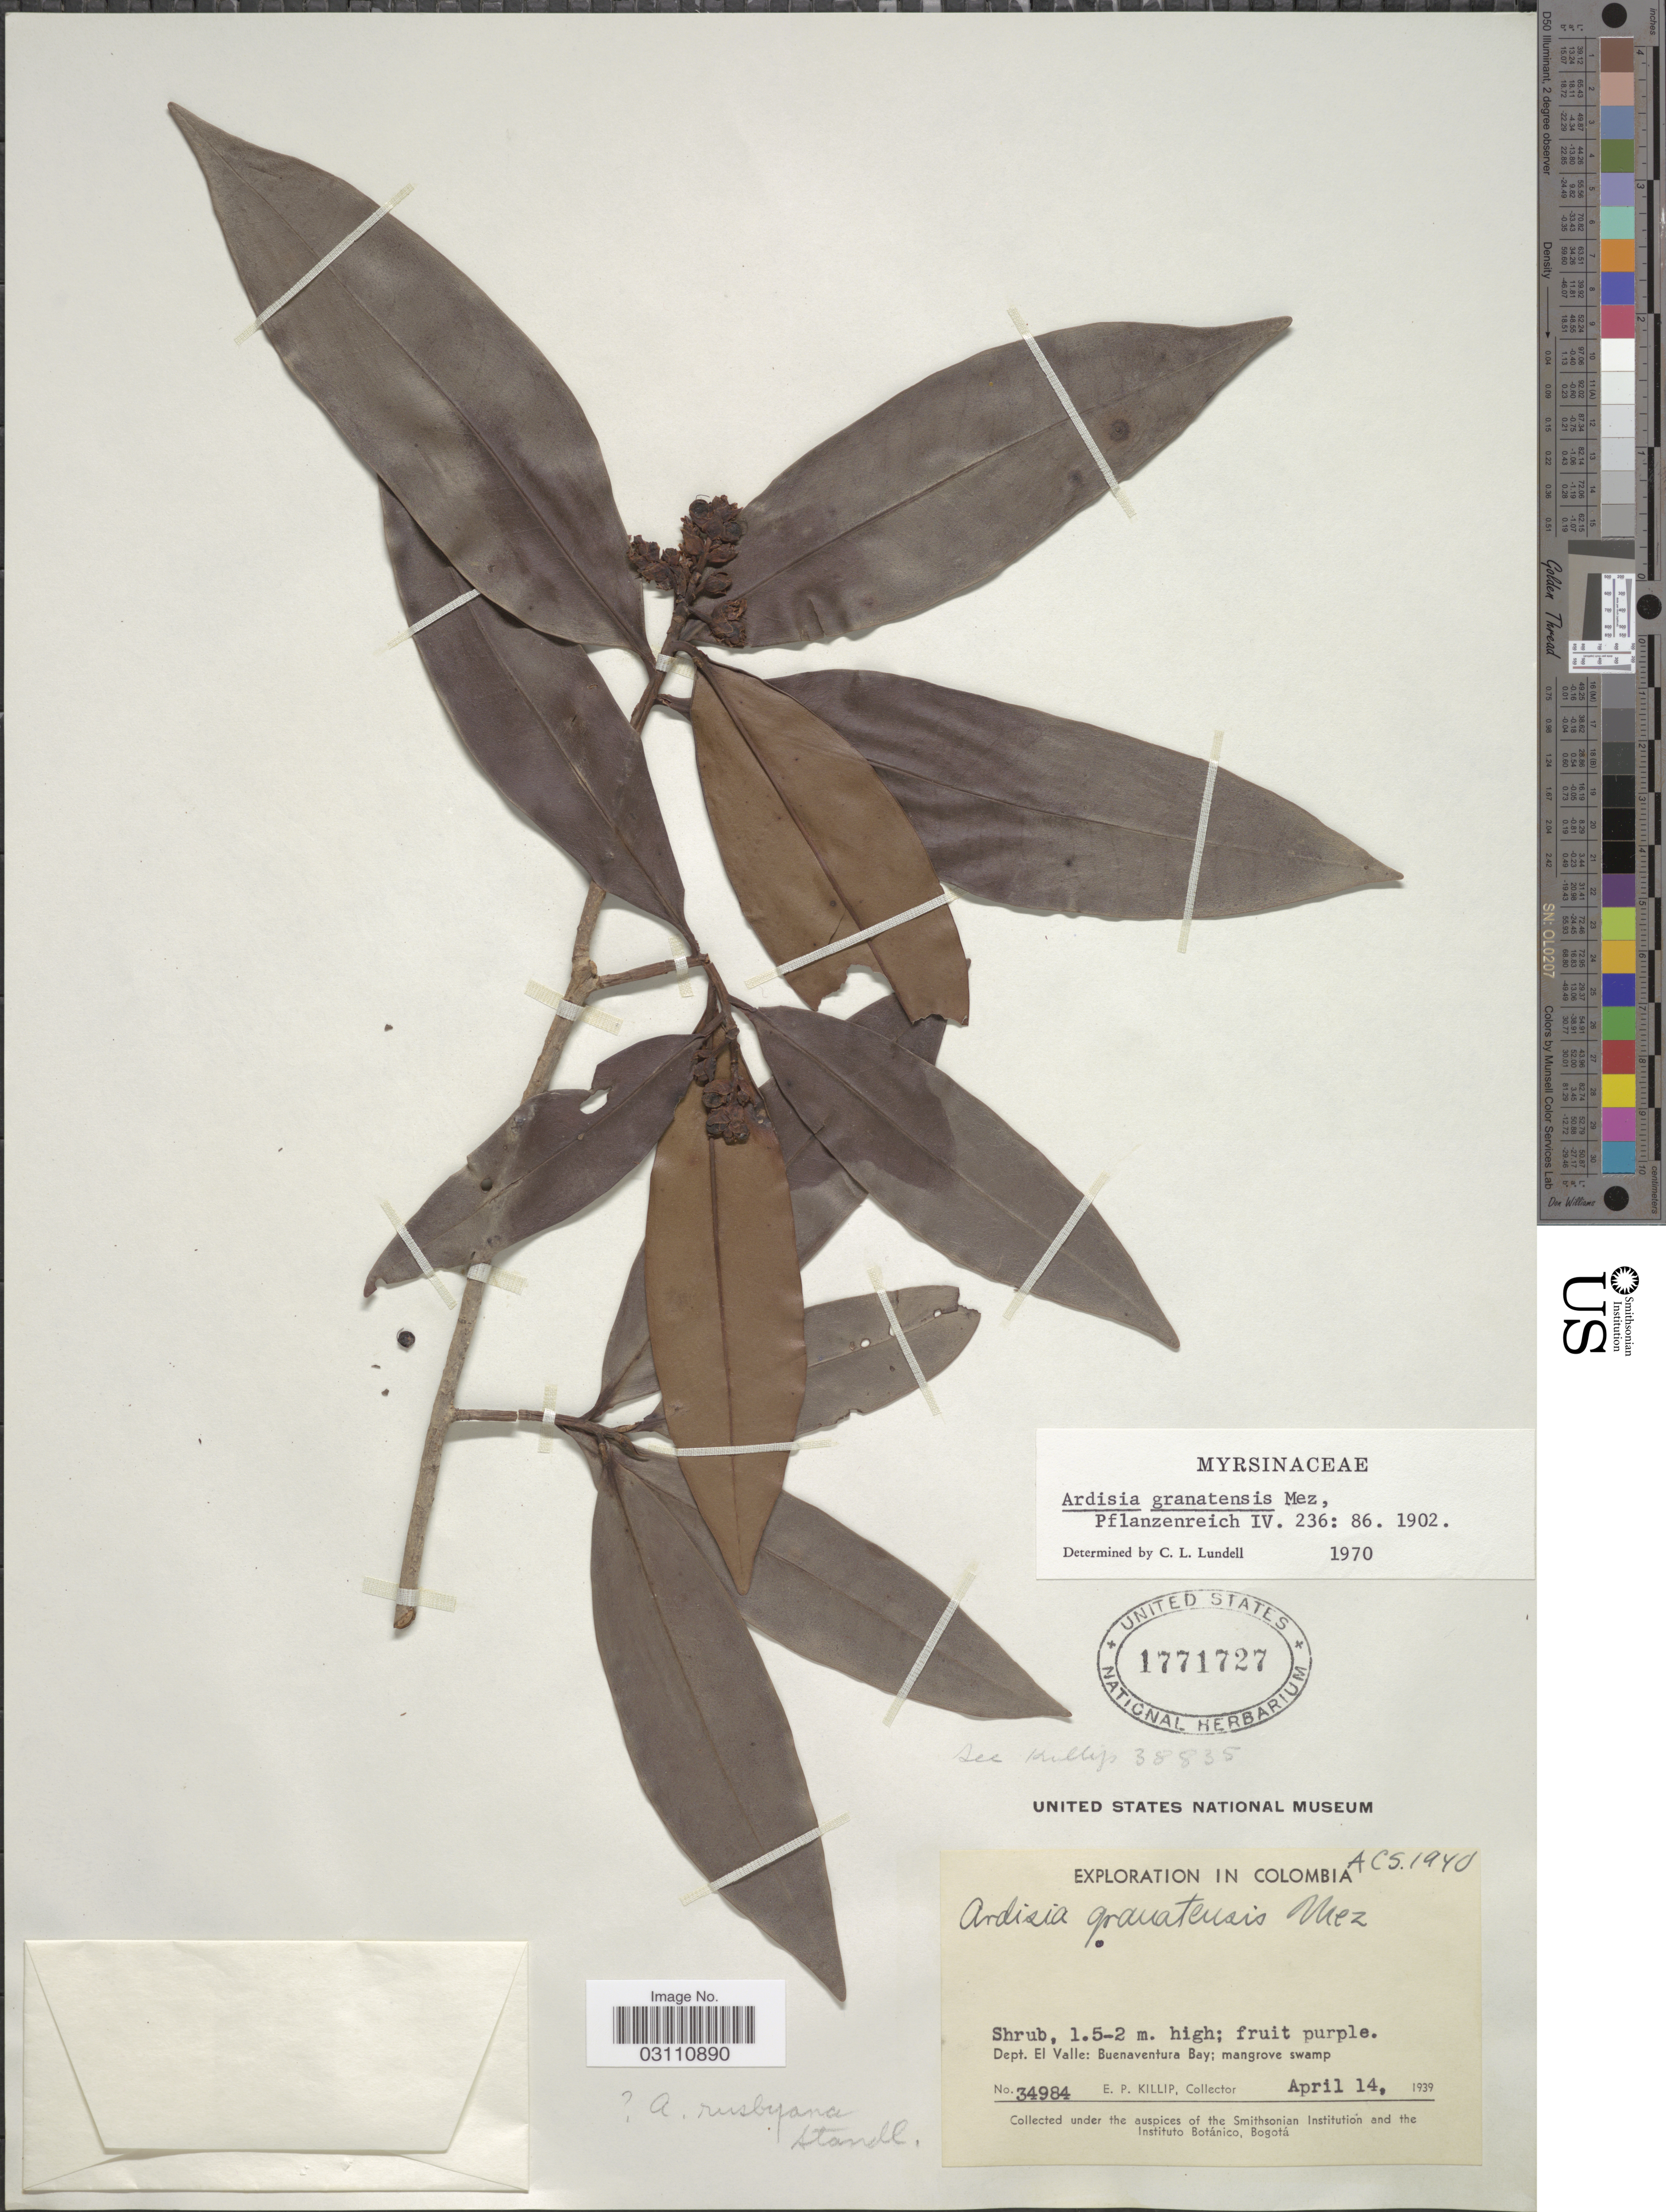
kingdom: Plantae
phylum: Tracheophyta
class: Magnoliopsida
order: Ericales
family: Primulaceae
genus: Ardisia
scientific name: Ardisia granatensis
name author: Mez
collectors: E. P. Killip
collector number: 34984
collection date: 1939-04-14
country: Colombia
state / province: Valle del Cauca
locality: Dept. El Valle: Buenaventura Bay.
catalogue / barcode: US 1771727